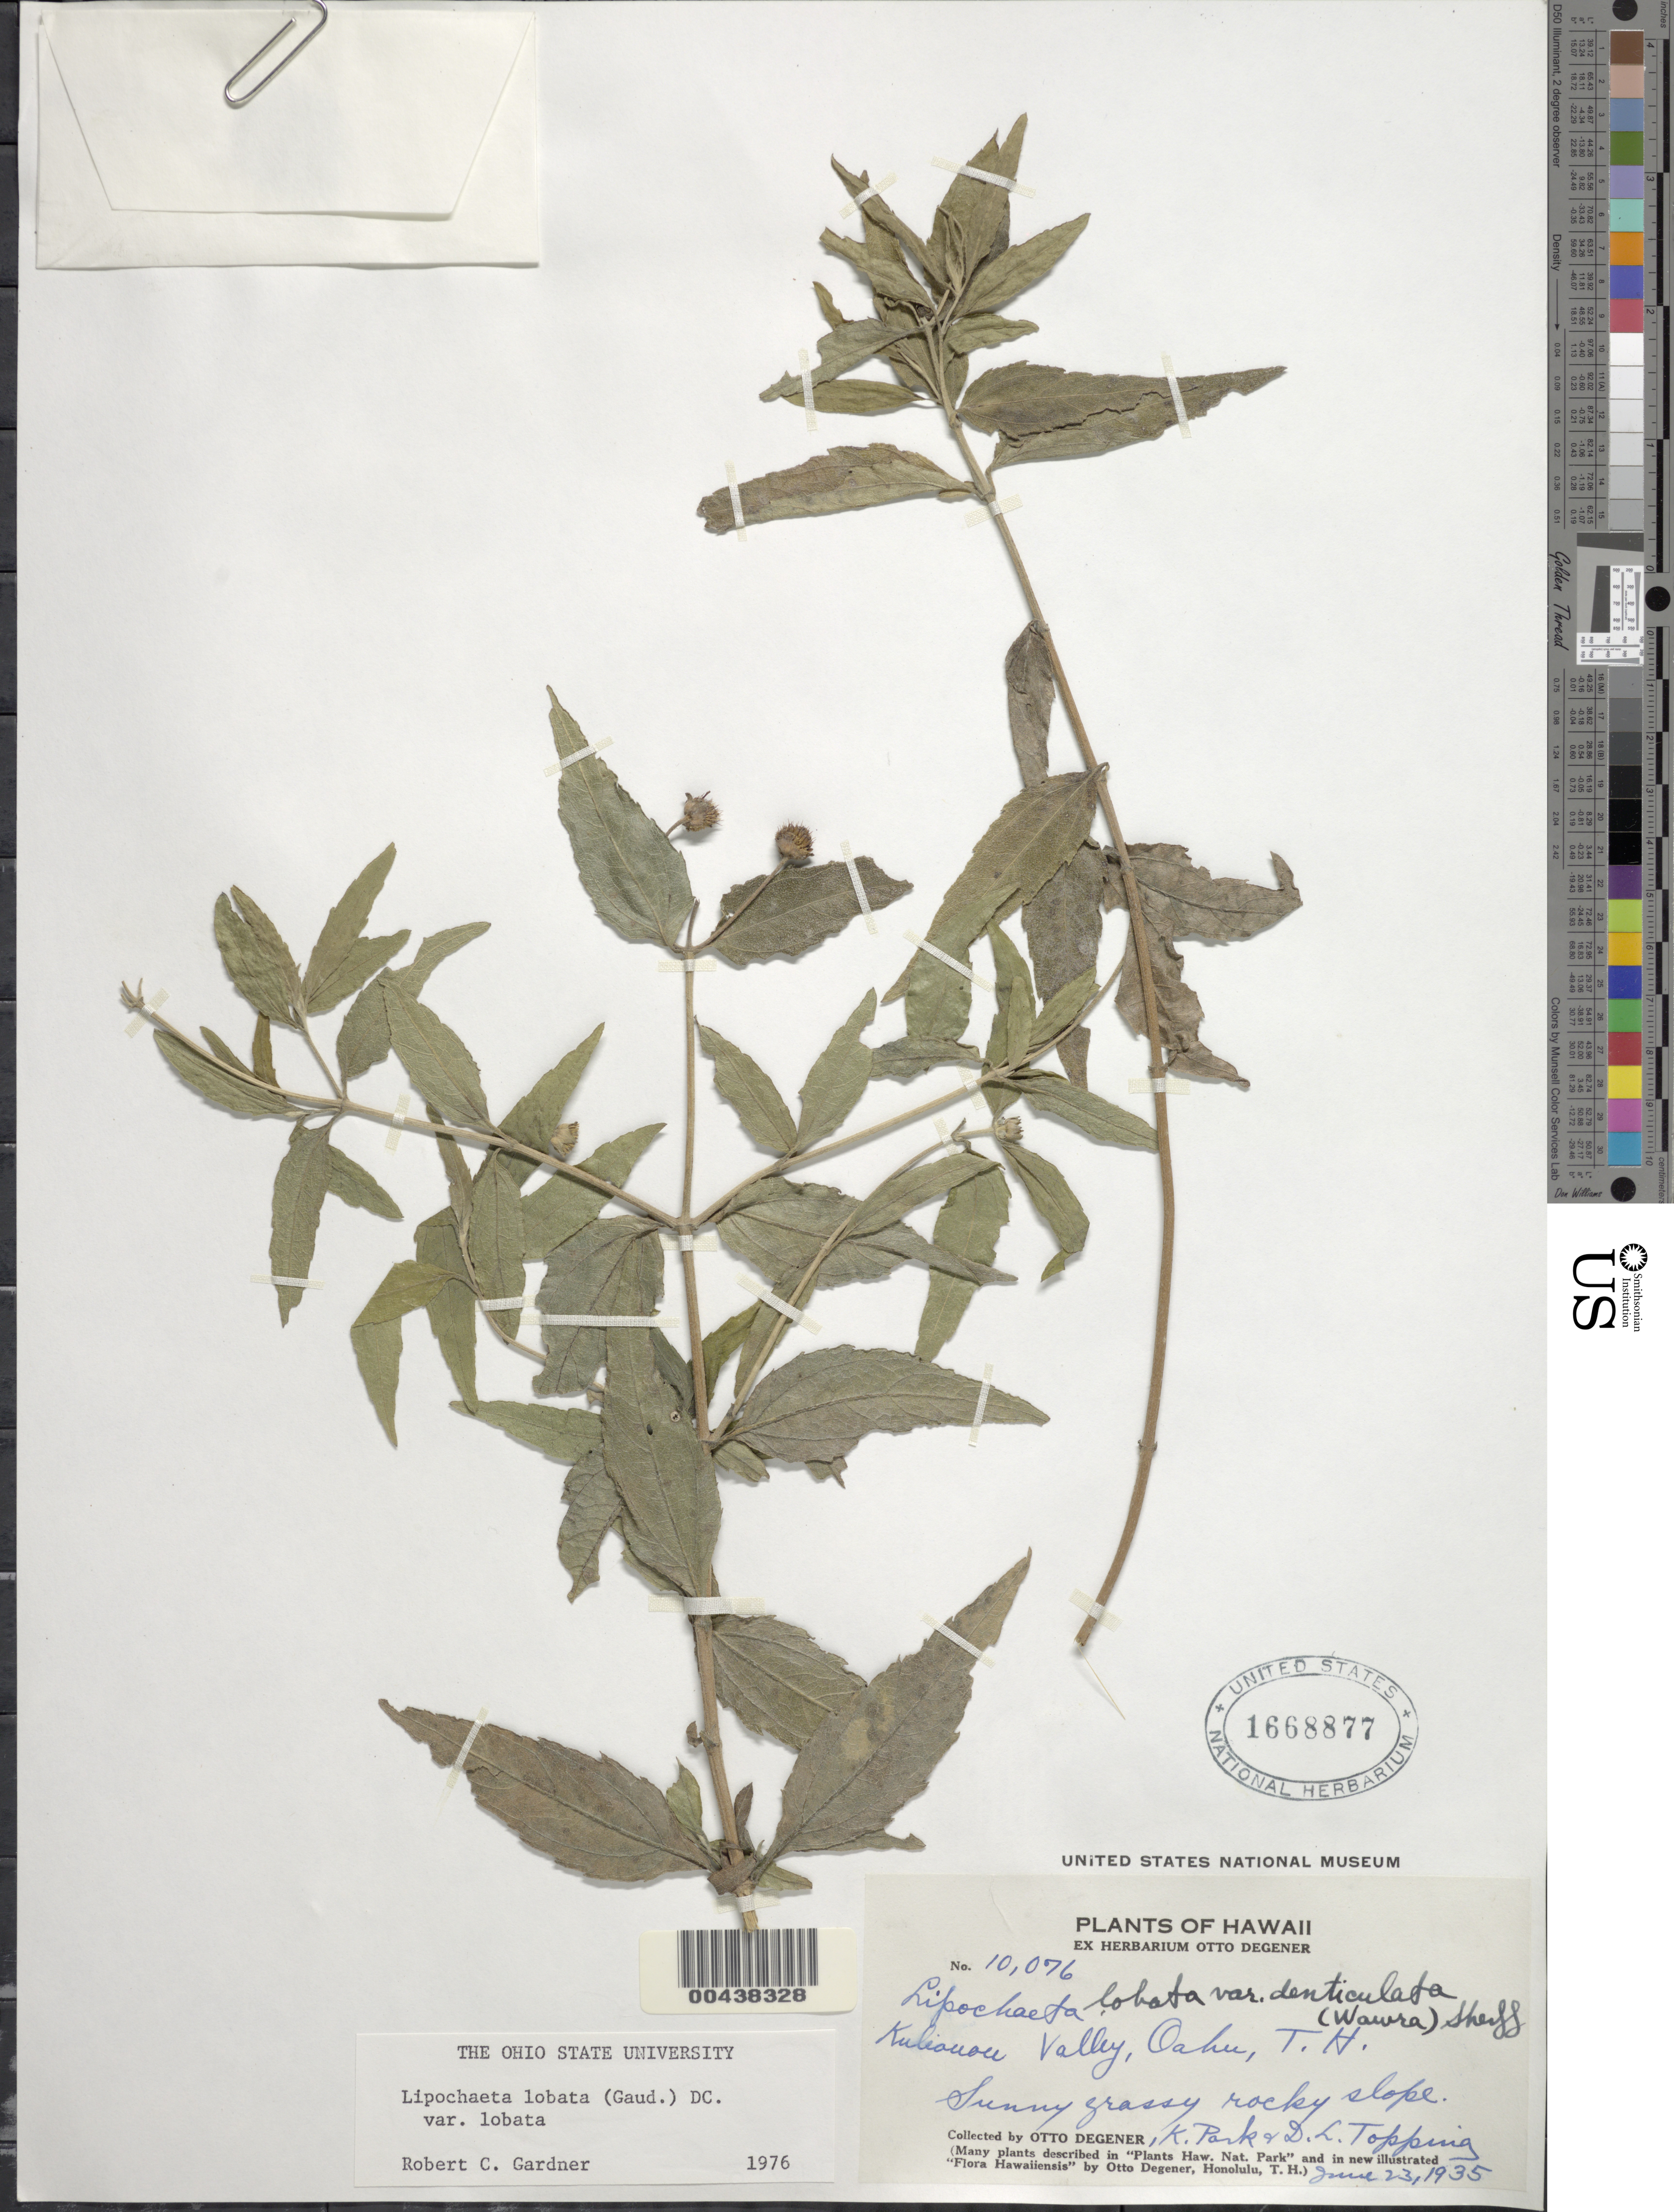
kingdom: Plantae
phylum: Tracheophyta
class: Magnoliopsida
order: Asterales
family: Asteraceae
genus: Lipochaeta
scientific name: Lipochaeta lobata var. lobata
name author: (Gaudich.) DC.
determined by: Gardner, R. C.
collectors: O. Degener, K. Park & D. L. Topping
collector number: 10076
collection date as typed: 23 Jun 1935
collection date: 1935-06-23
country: United States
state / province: Hawaii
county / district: Honolulu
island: Oahu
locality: Kuliouou Valley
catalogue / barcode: US 1668877